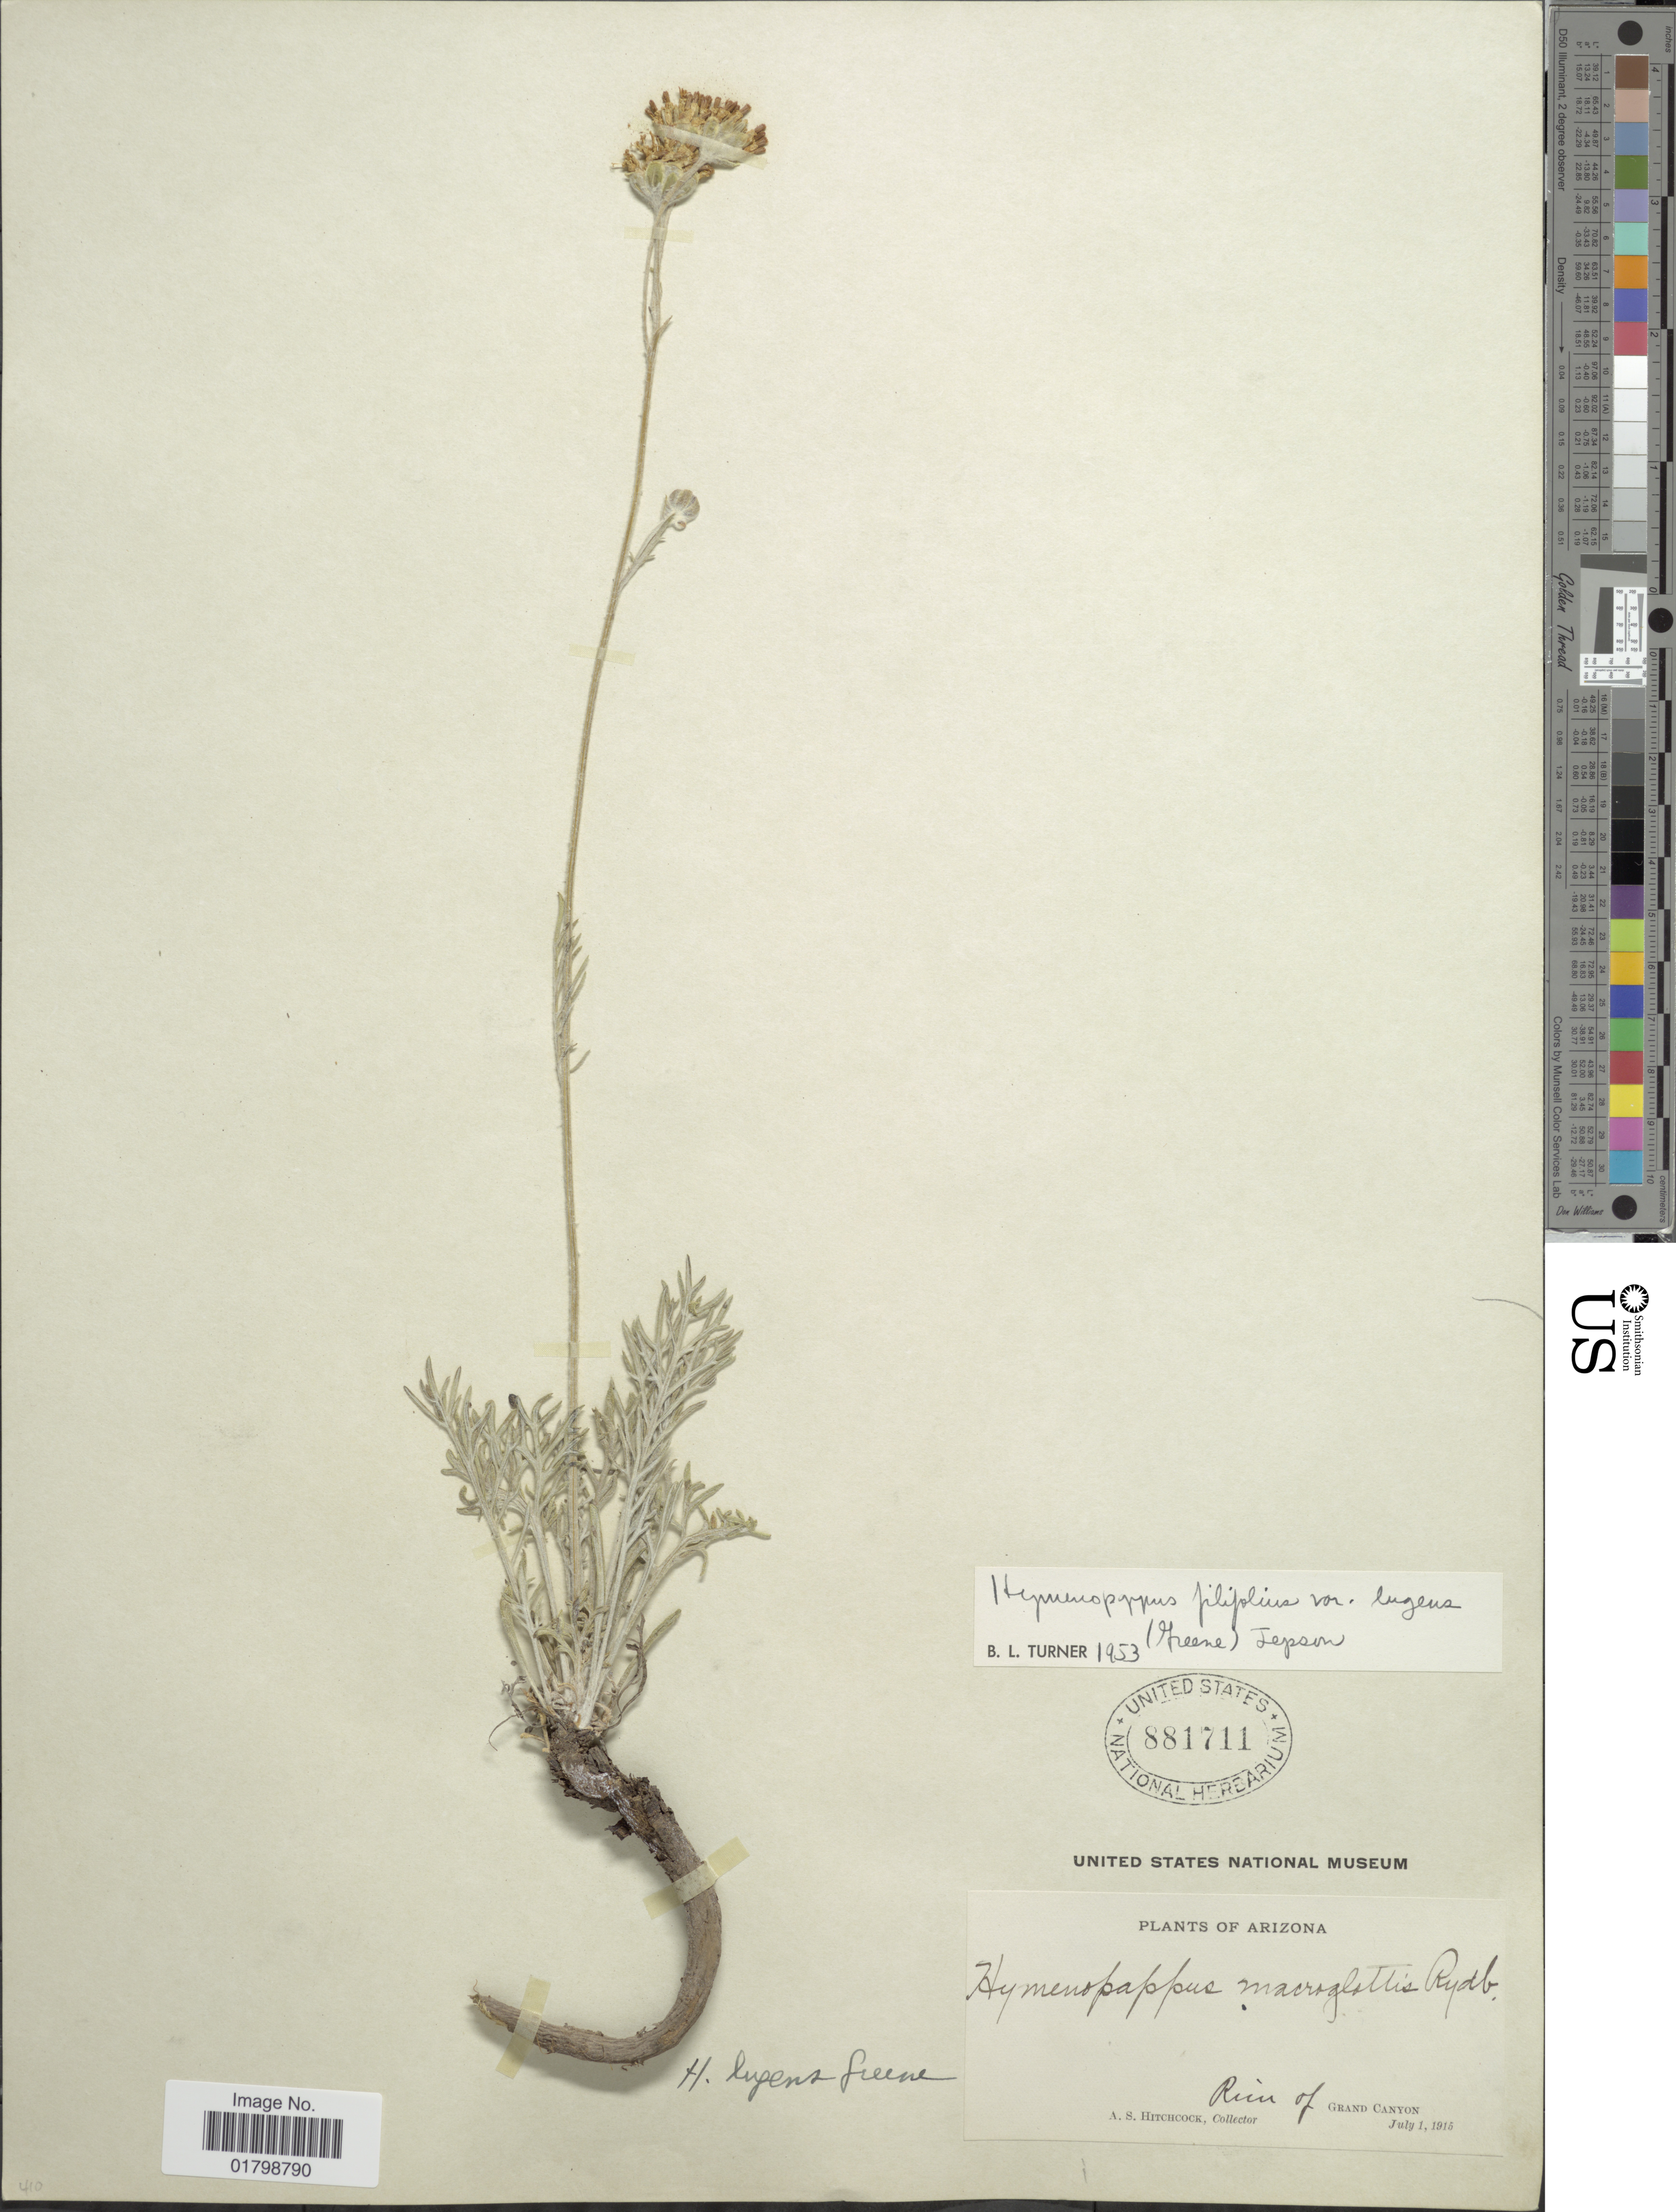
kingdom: Plantae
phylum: Tracheophyta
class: Magnoliopsida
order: Asterales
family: Asteraceae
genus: Hymenopappus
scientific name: Hymenopappus filifolius var. lugens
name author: (Greene) Jeps.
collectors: A. S. Hitchcock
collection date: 1915-07-01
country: United States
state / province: Arizona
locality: Rim of Grand Canyon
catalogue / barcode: US 881711